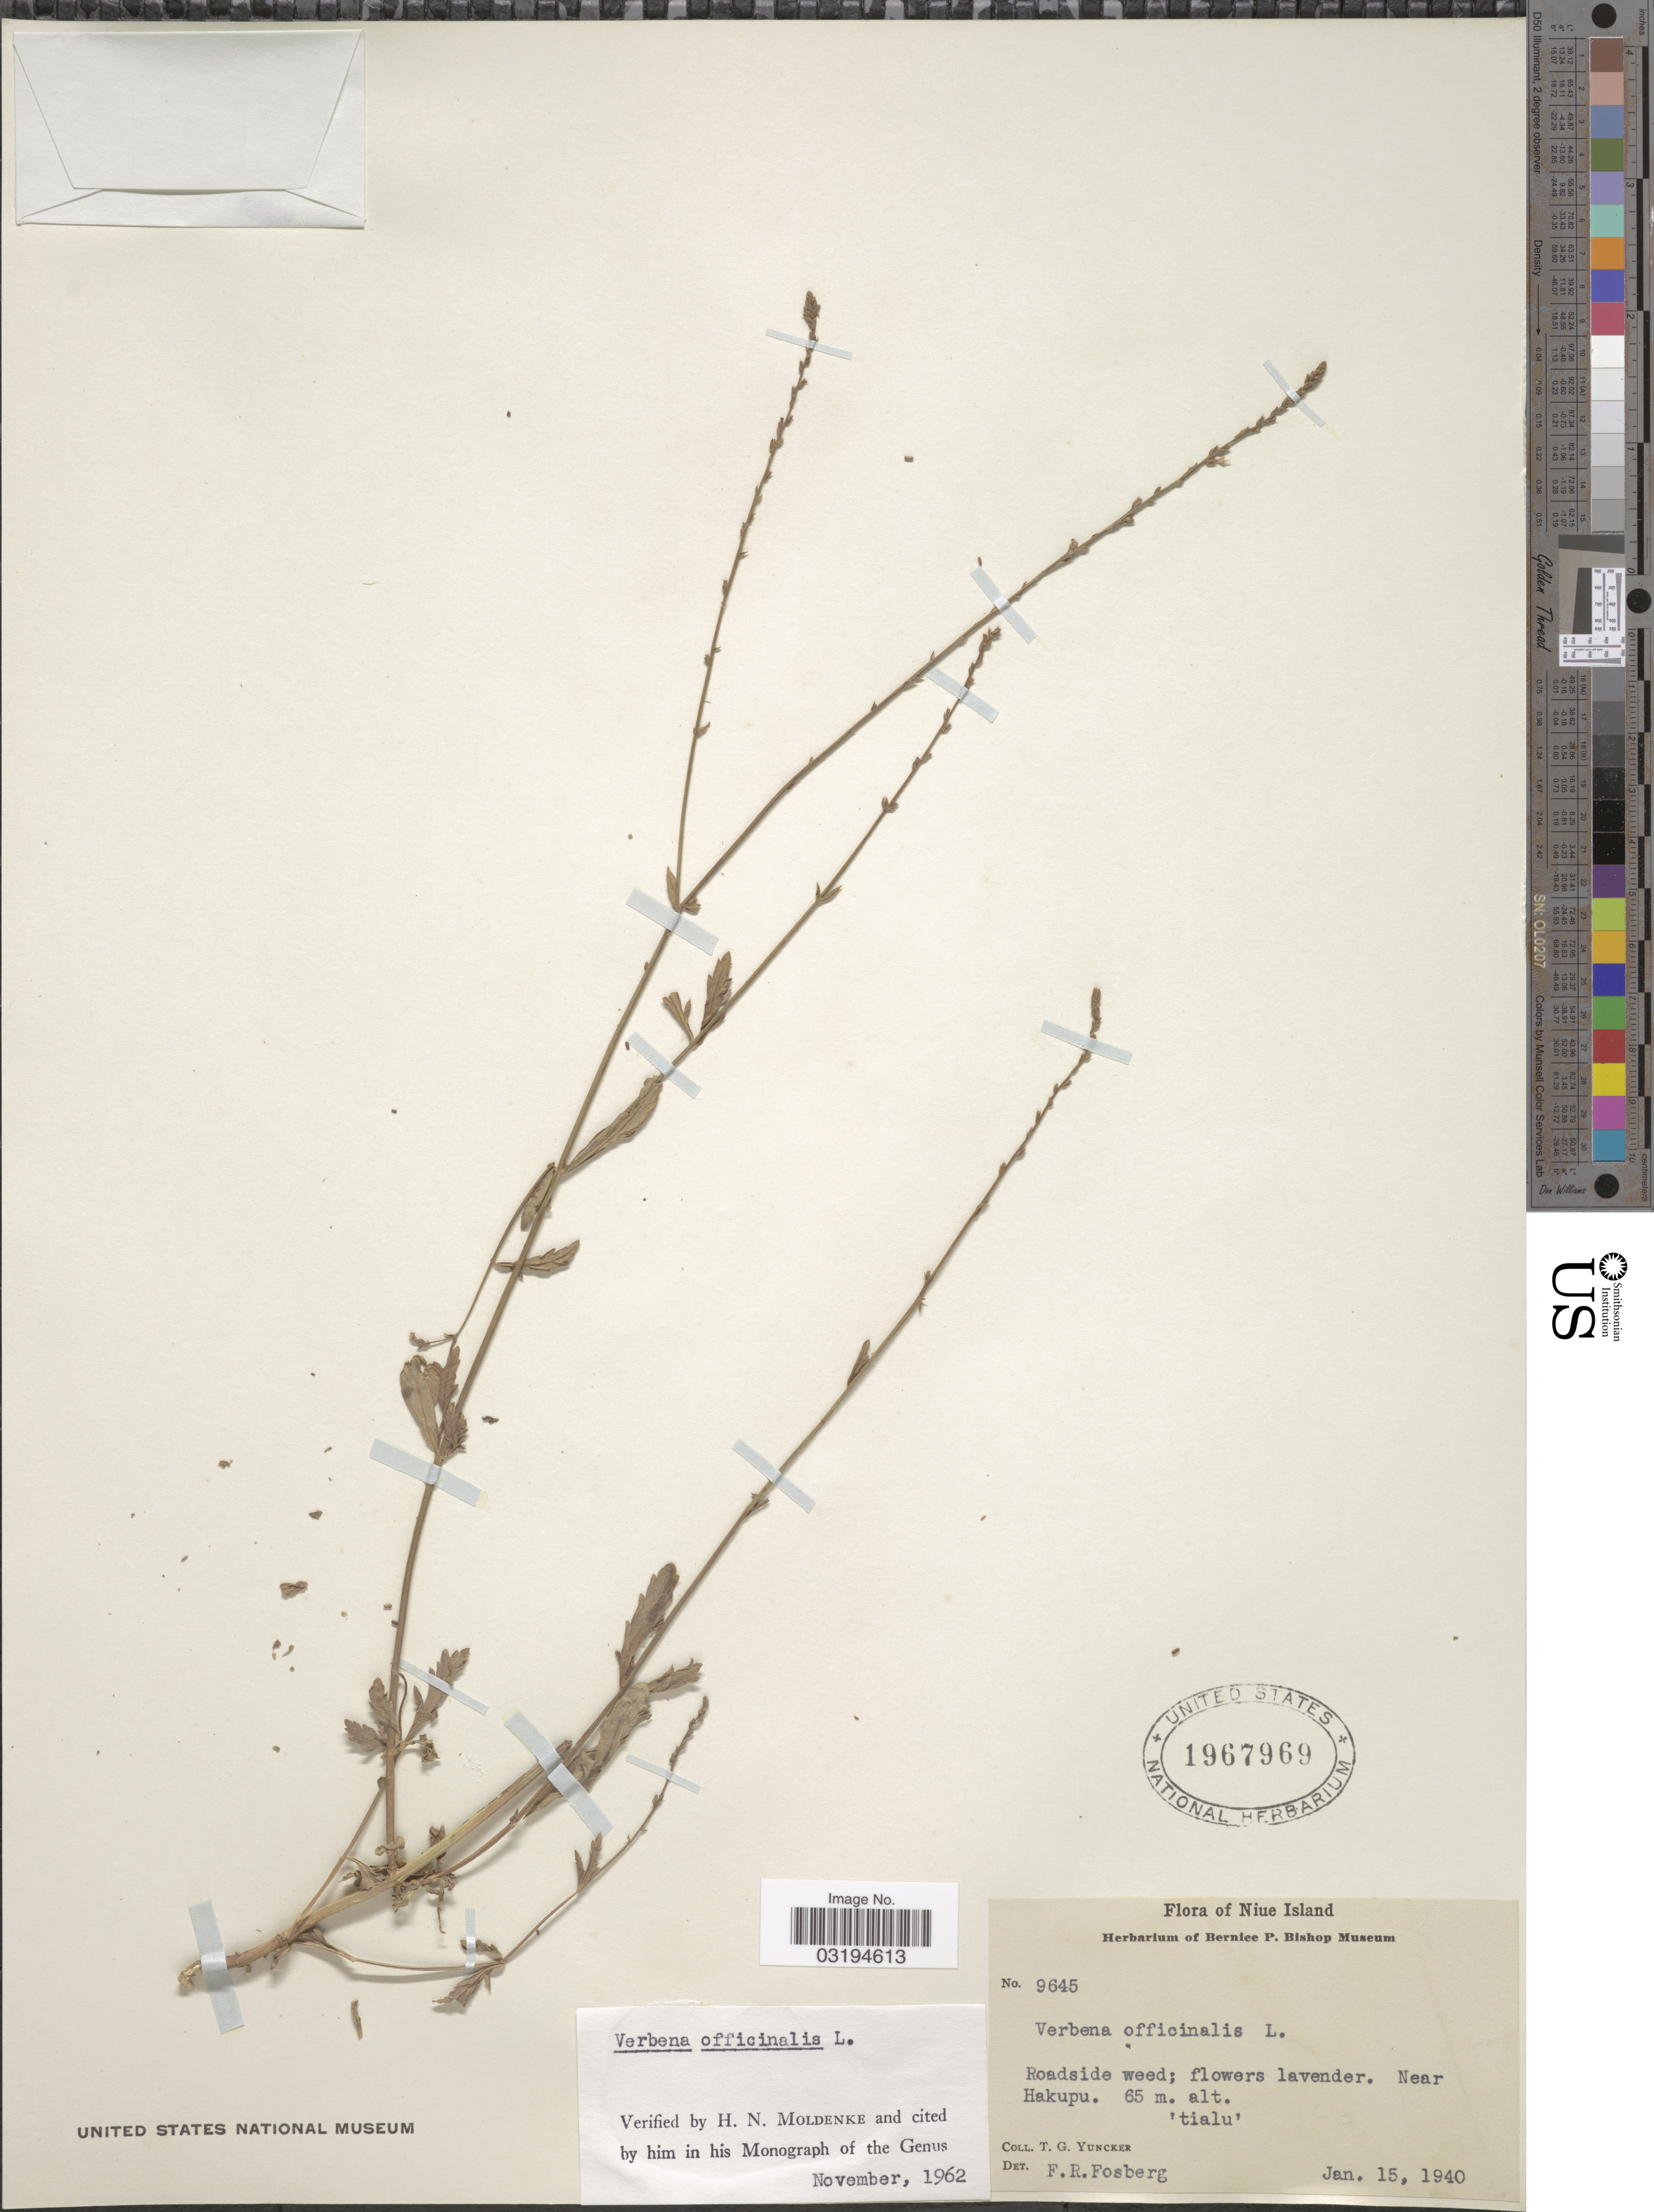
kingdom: Plantae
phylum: Tracheophyta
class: Magnoliopsida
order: Lamiales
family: Verbenaceae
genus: Verbena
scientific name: Verbena officinalis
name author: L.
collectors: T. G. Yuncker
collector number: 9645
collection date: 1940-01-15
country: Niue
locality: Near Hakupu.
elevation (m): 65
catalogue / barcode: US 1967969